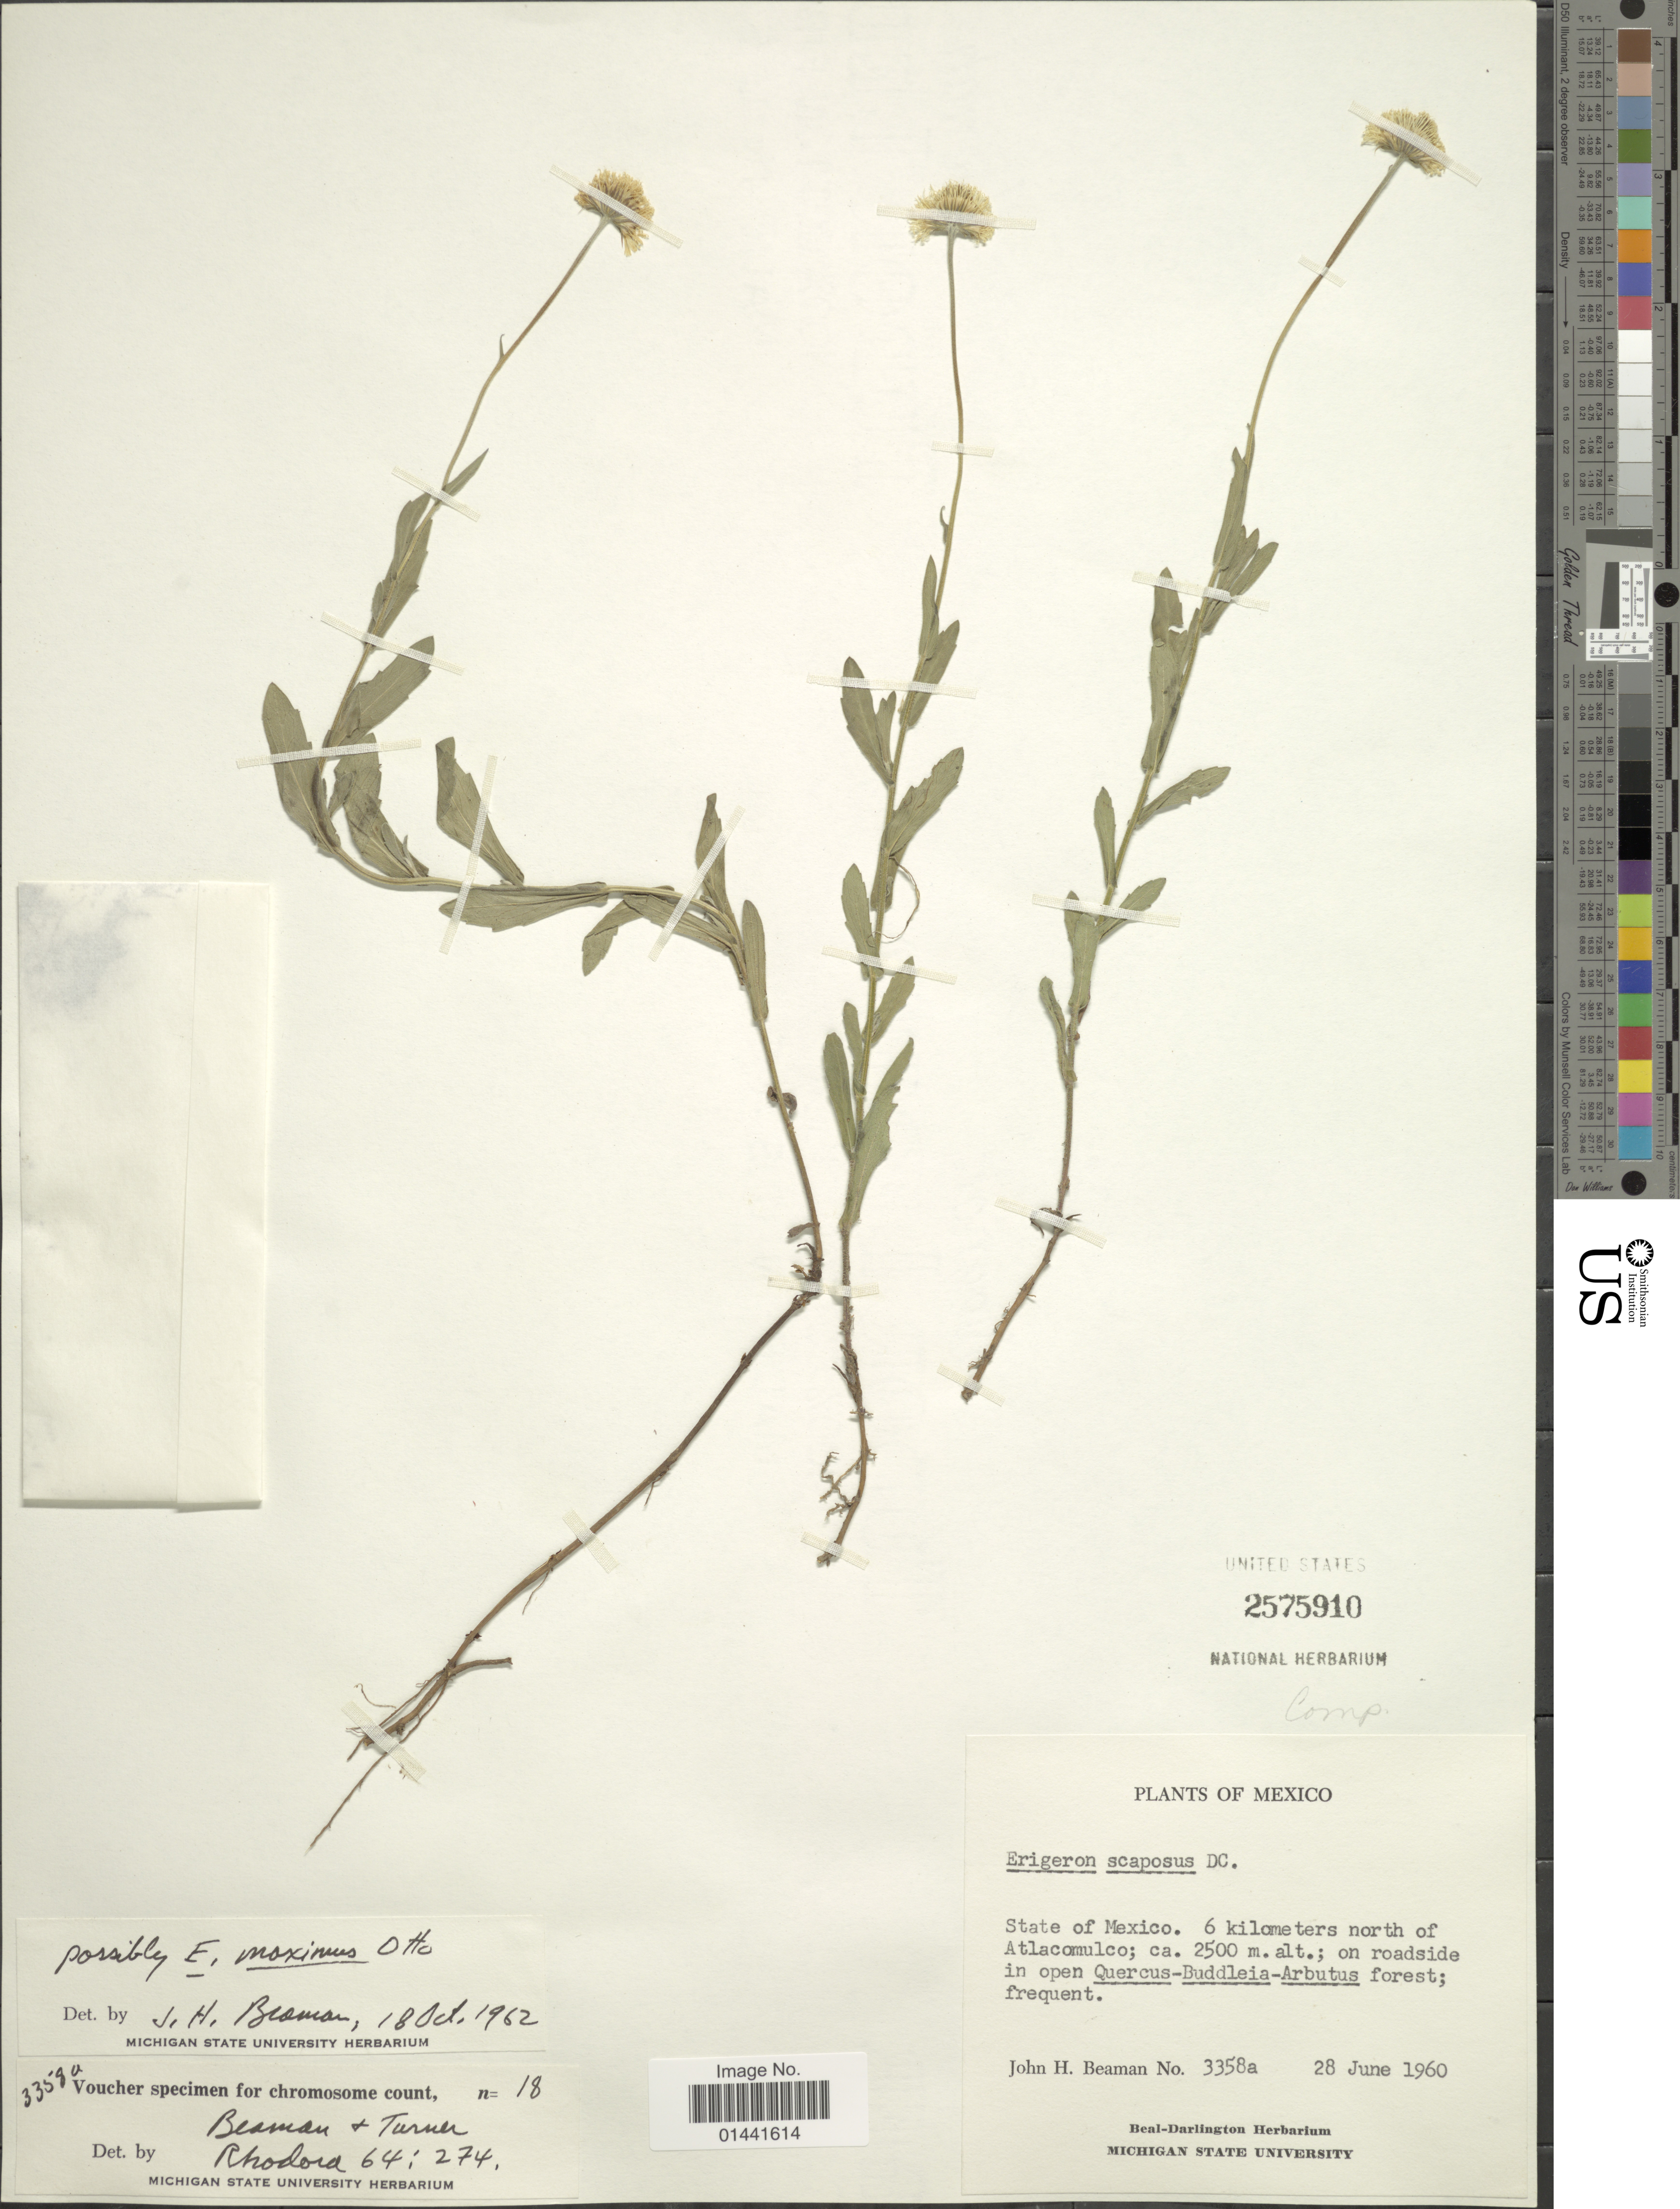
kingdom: Plantae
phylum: Tracheophyta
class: Magnoliopsida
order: Asterales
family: Asteraceae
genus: Erigeron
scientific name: Erigeron maximus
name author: Otto ex DC.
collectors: J. H. Beaman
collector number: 3358a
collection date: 1960-06-28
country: Mexico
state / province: México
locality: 6 kilometers north of Atlacomulco; on roadside in open Quercus-Buddleia-Arbutus forest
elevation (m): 2500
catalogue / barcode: US 2575910